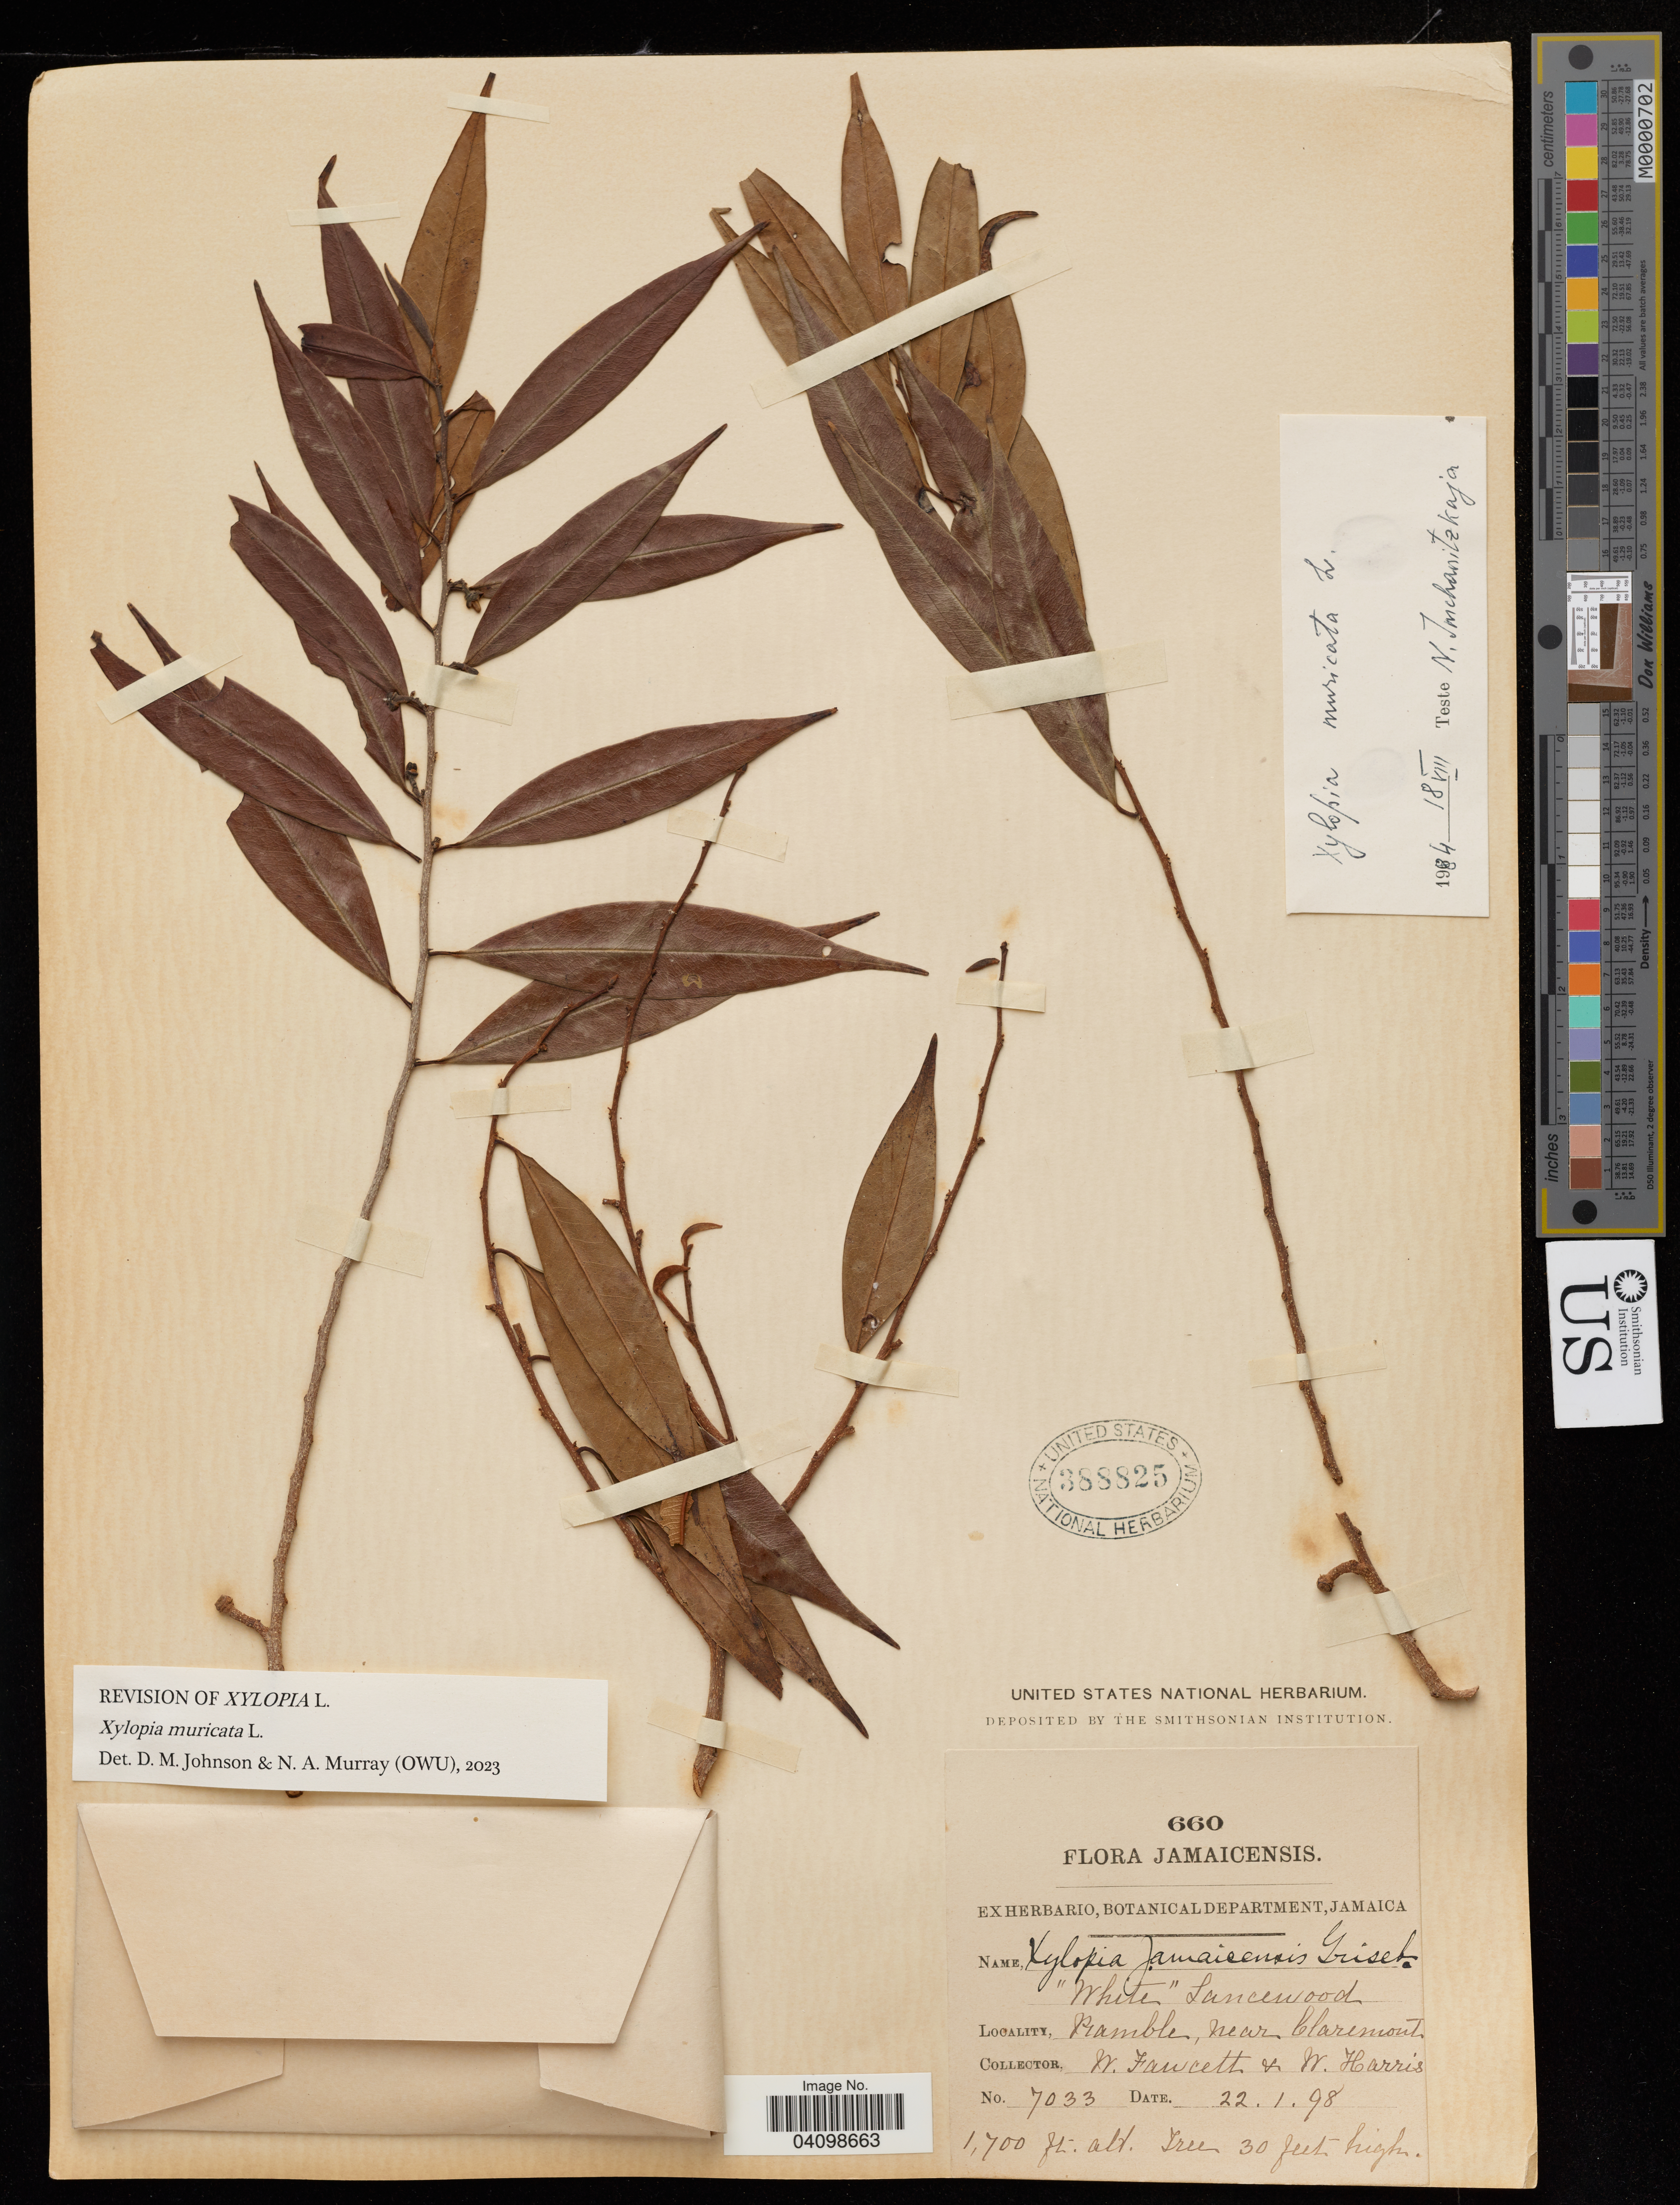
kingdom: Plantae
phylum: Tracheophyta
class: Magnoliopsida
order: Magnoliales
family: Annonaceae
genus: Xylopia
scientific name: Xylopia jamaicensis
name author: Griseb.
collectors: A. Faucette & W. Harris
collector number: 7033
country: Jamaica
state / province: Clarendon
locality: Piamble, near Claremont.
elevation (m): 518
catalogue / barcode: US 388825